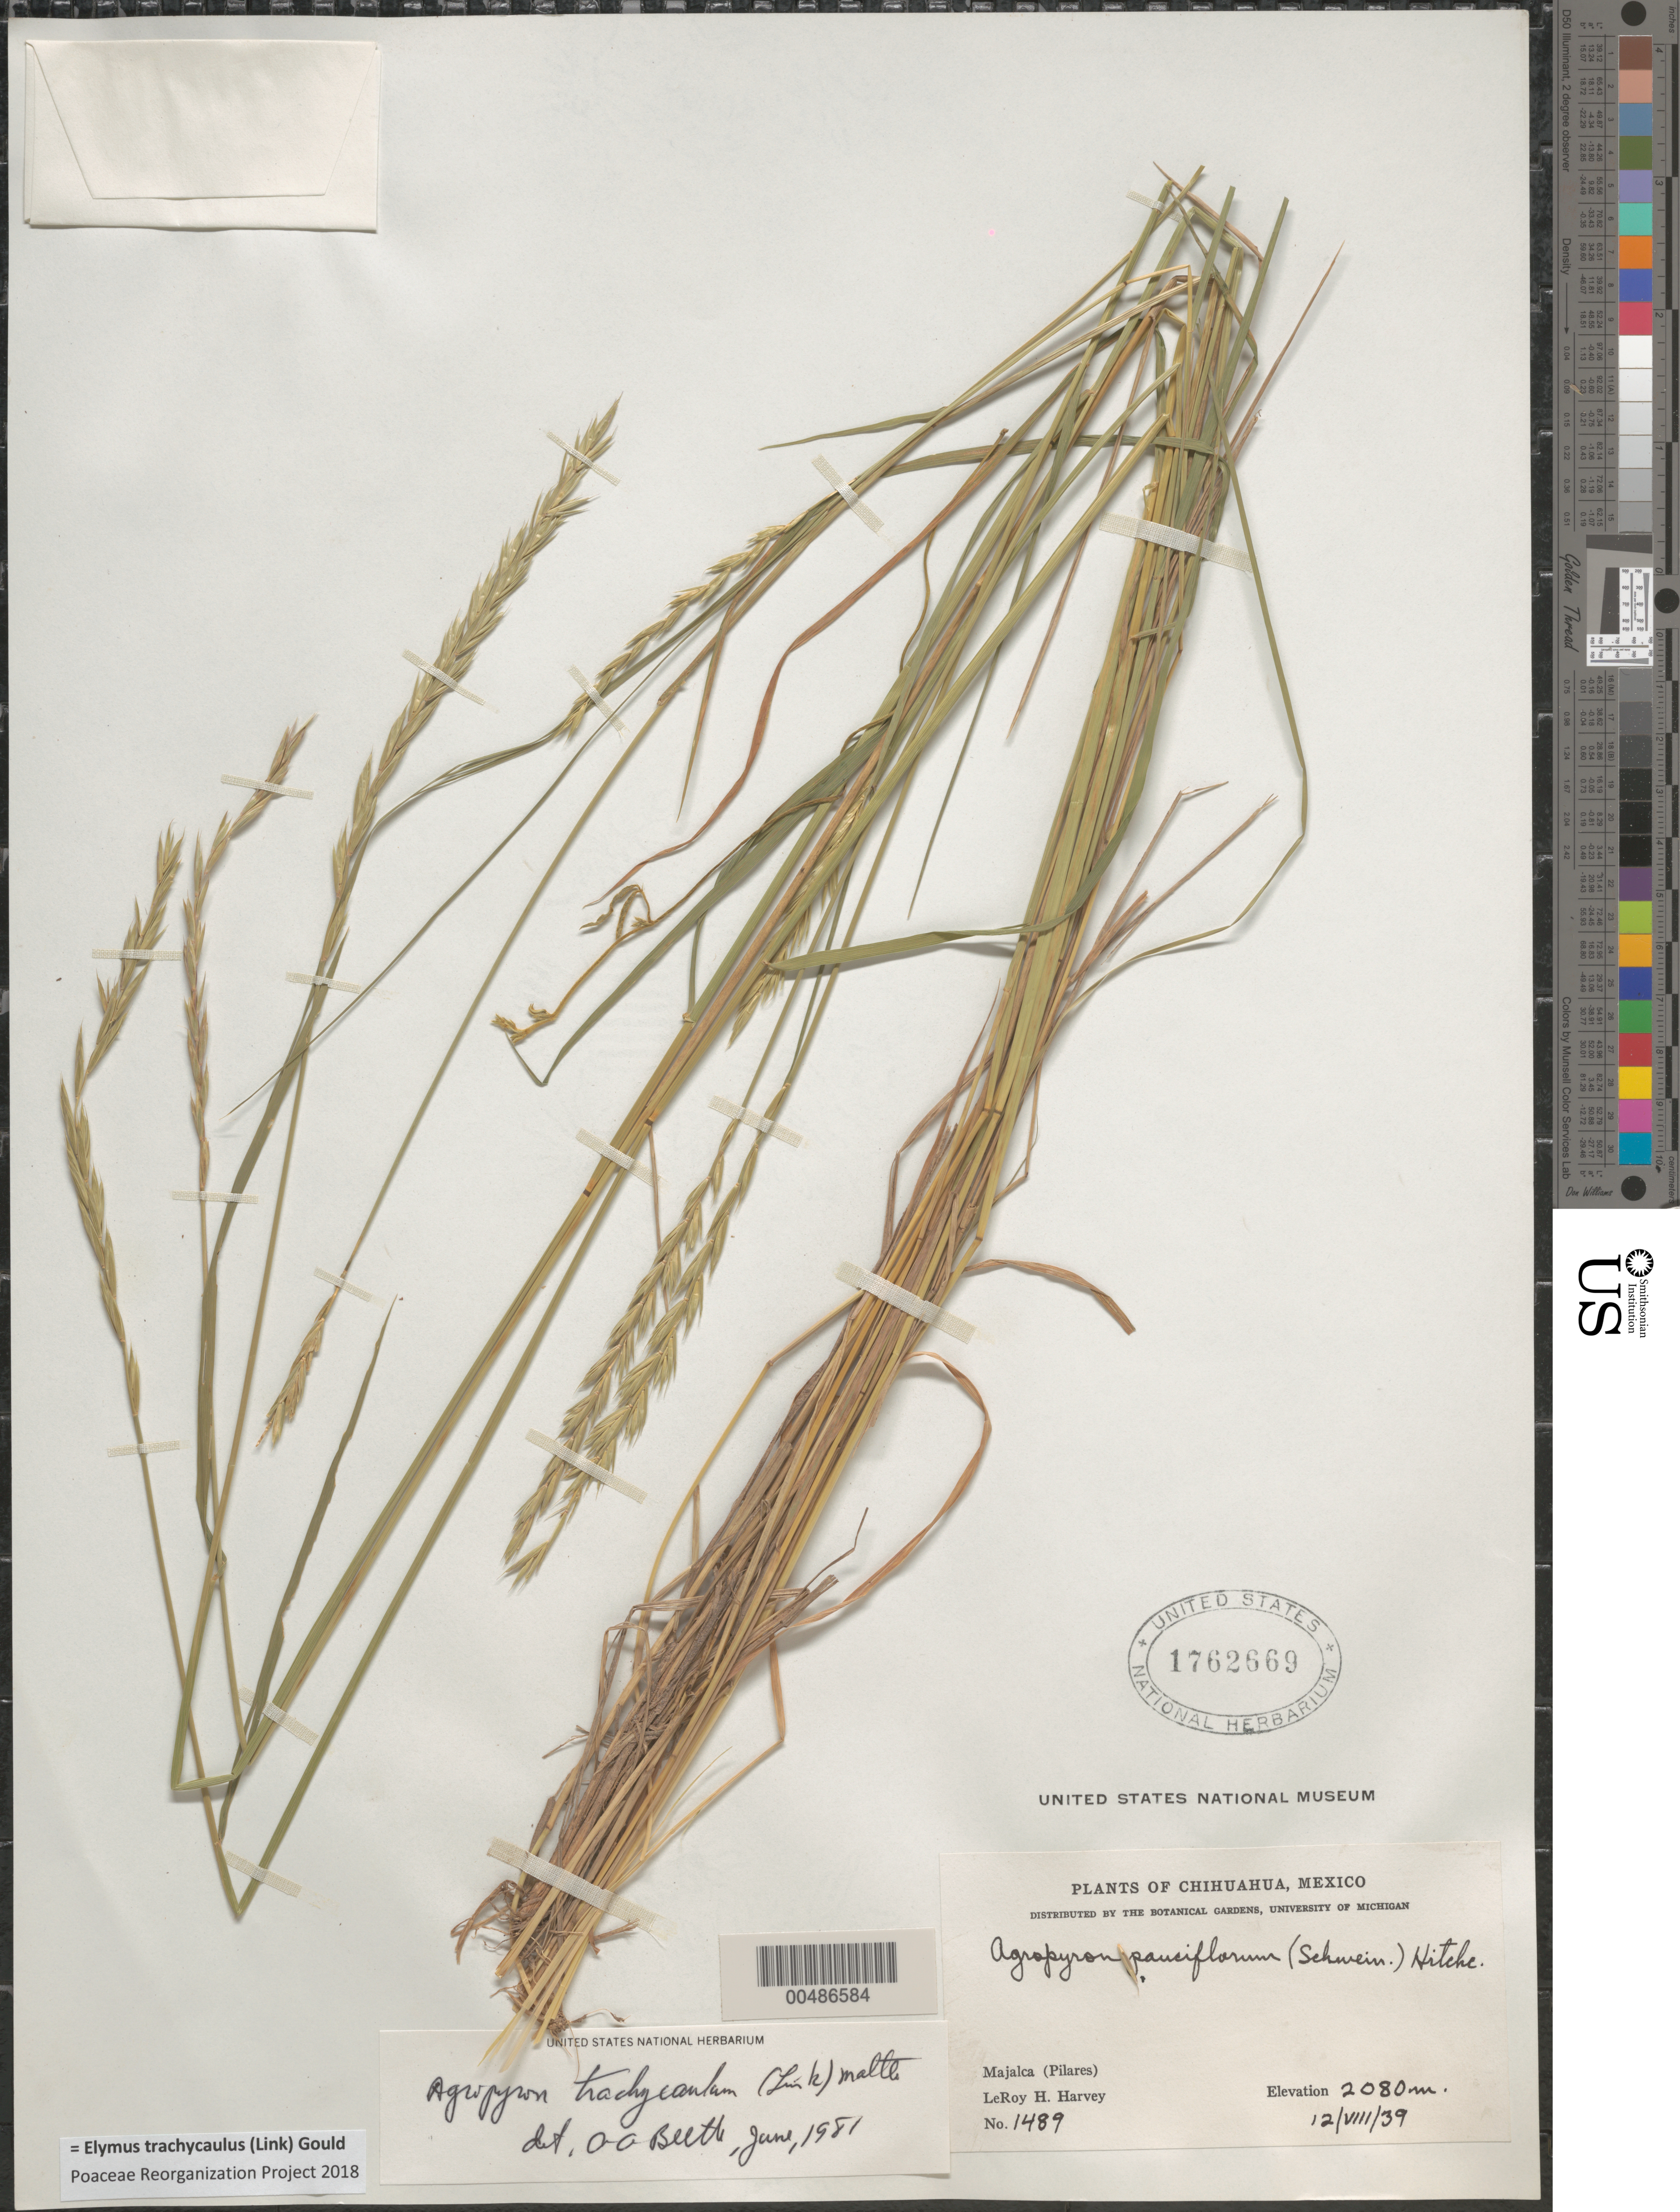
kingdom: Plantae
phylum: Tracheophyta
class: Liliopsida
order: Poales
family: Poaceae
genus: Elymus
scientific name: Elymus trachycaulus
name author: (Link) Gould ex Shinners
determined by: Poaceae Reorganization Project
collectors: L. H. Harvey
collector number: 1489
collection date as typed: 13 Aug 1939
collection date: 1939-08-13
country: Mexico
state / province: Chihuahua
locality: Majalca (Pilares)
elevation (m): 2080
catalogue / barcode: US 1762669